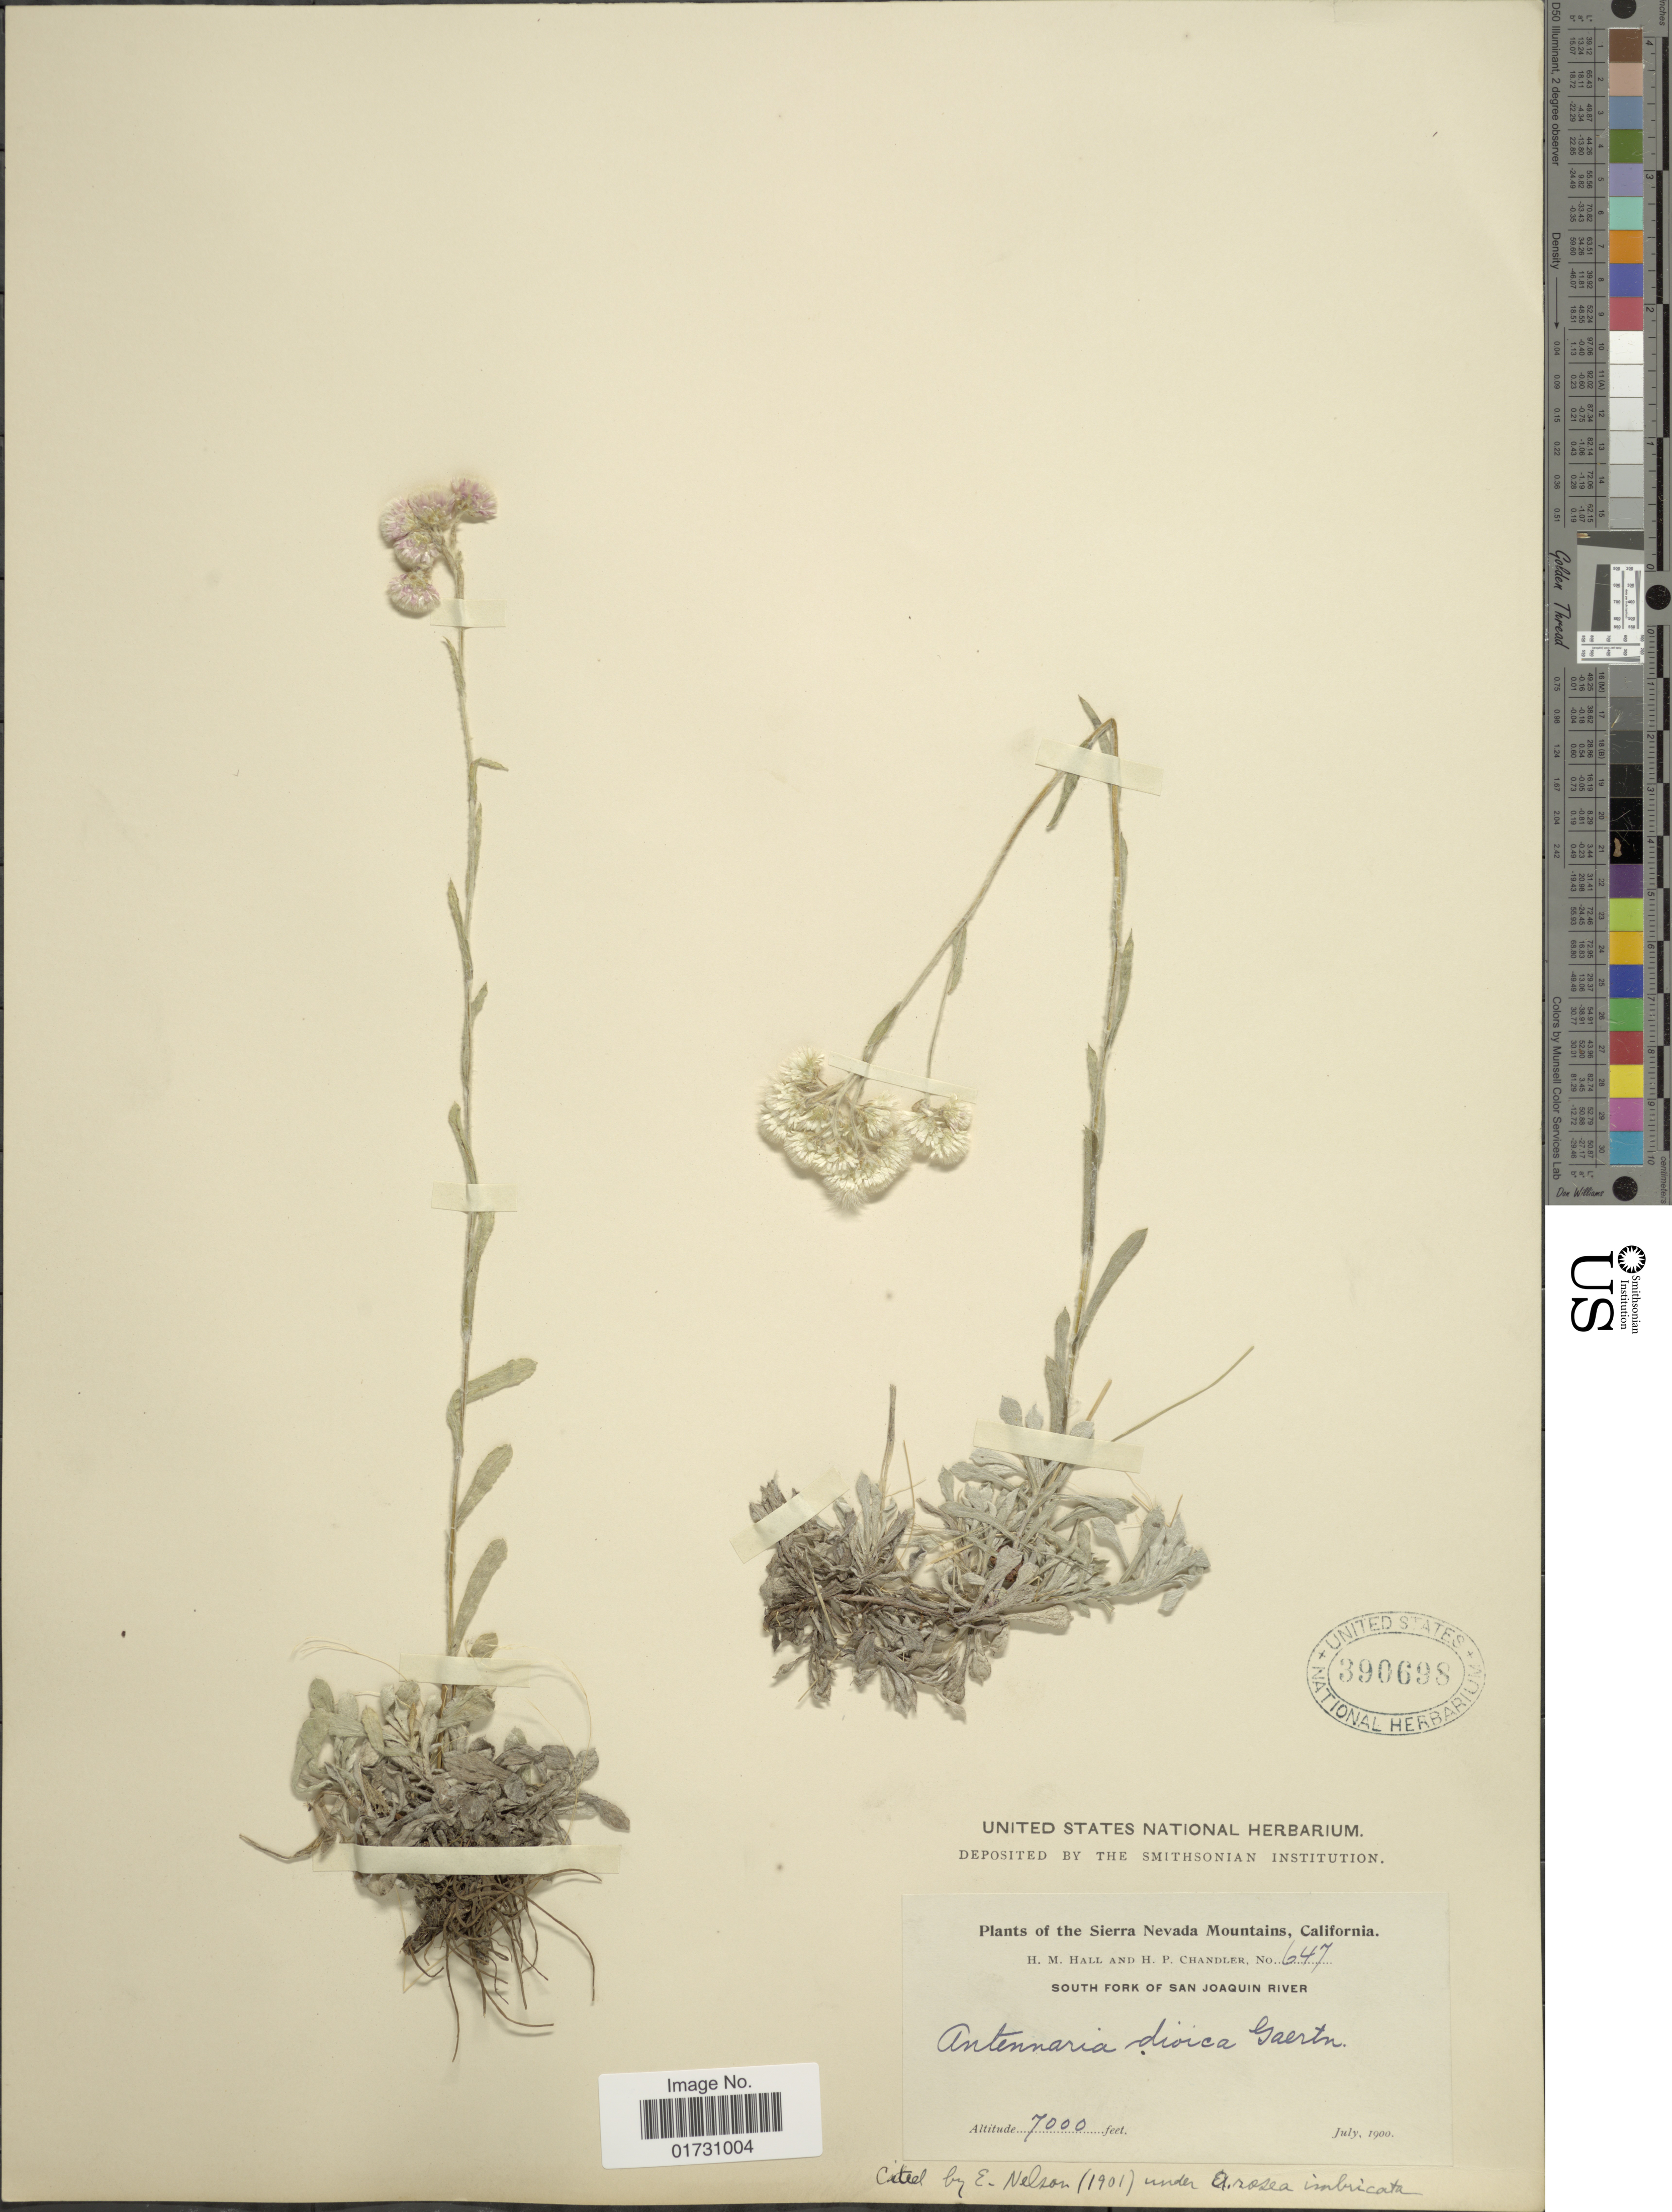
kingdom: Plantae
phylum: Tracheophyta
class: Magnoliopsida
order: Asterales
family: Asteraceae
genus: Antennaria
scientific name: Antennaria imbricata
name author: E.E. Nelson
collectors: H. M. Hall & H. Chandler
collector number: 647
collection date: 1900-07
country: United States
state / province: California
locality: The Sierra Nevada Mountains, California, South Fork of San Joaquin River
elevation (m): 2134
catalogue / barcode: US 390698